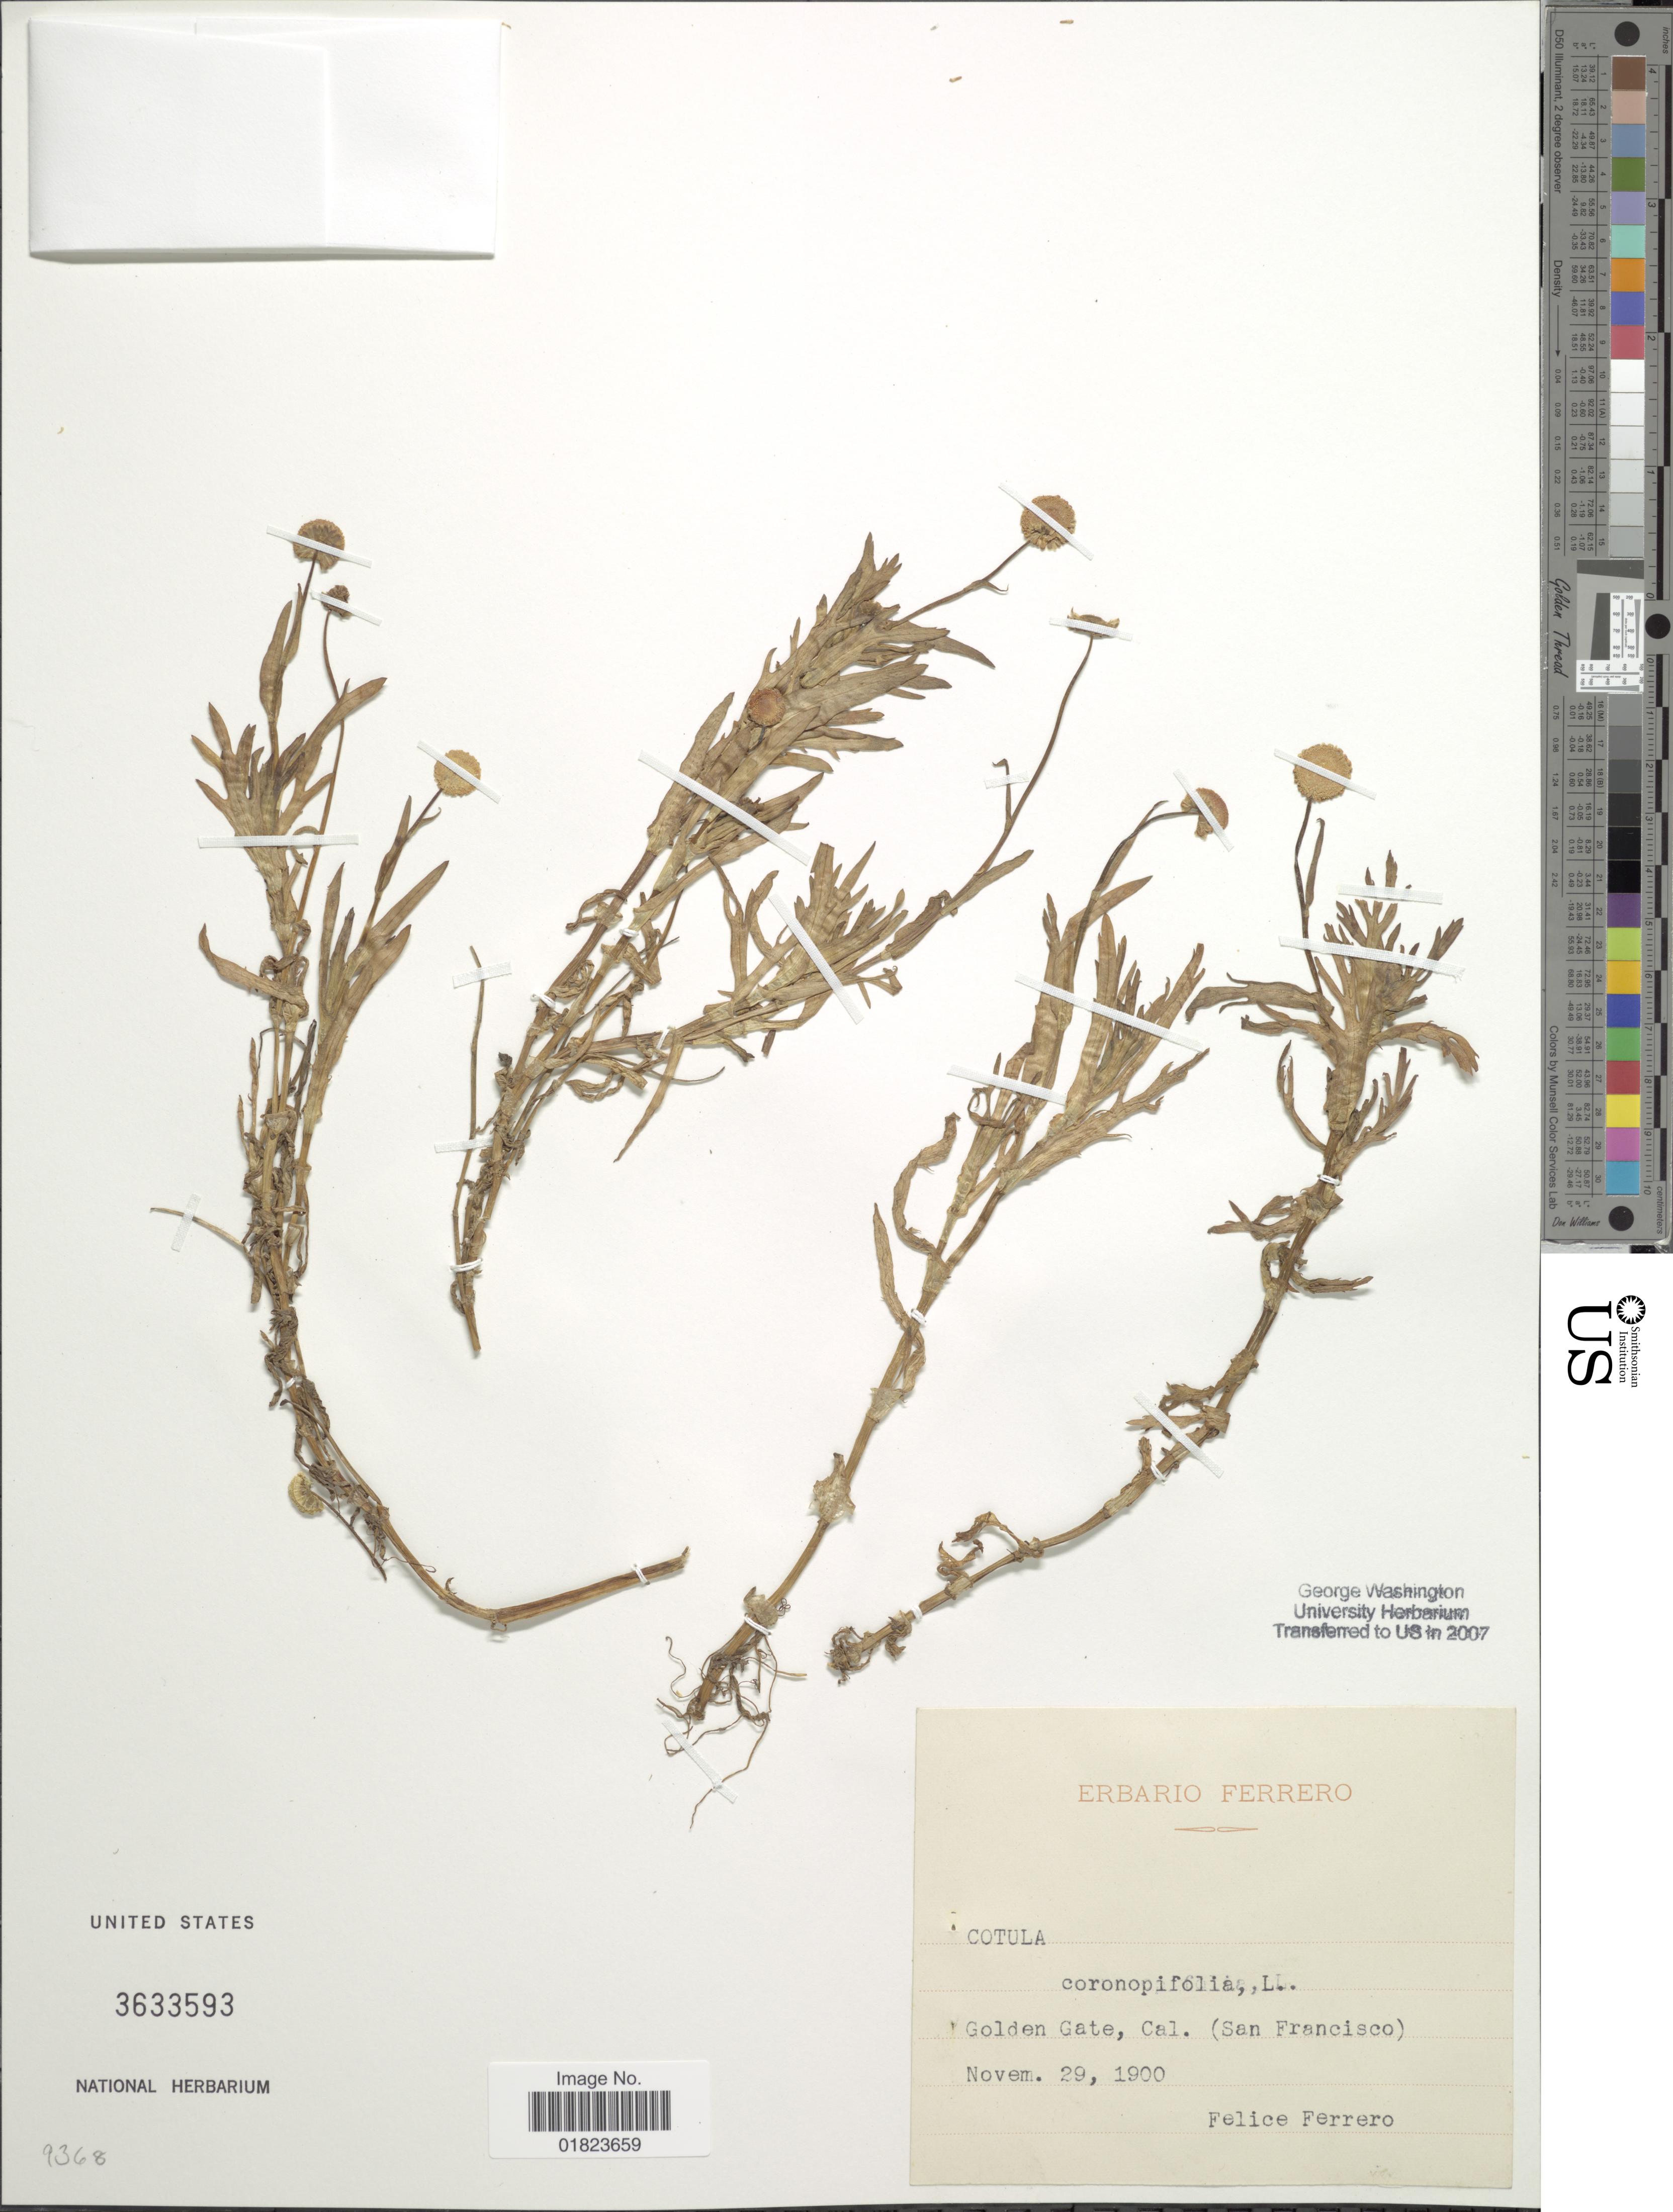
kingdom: Plantae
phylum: Tracheophyta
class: Magnoliopsida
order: Asterales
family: Asteraceae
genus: Cotula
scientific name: Cotula coronopifolia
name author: L.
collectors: F. Ferrero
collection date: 1900-11-29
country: United States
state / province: California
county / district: San Francisco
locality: Golden Gate Cal. (San Francisco).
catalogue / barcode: US 3633593